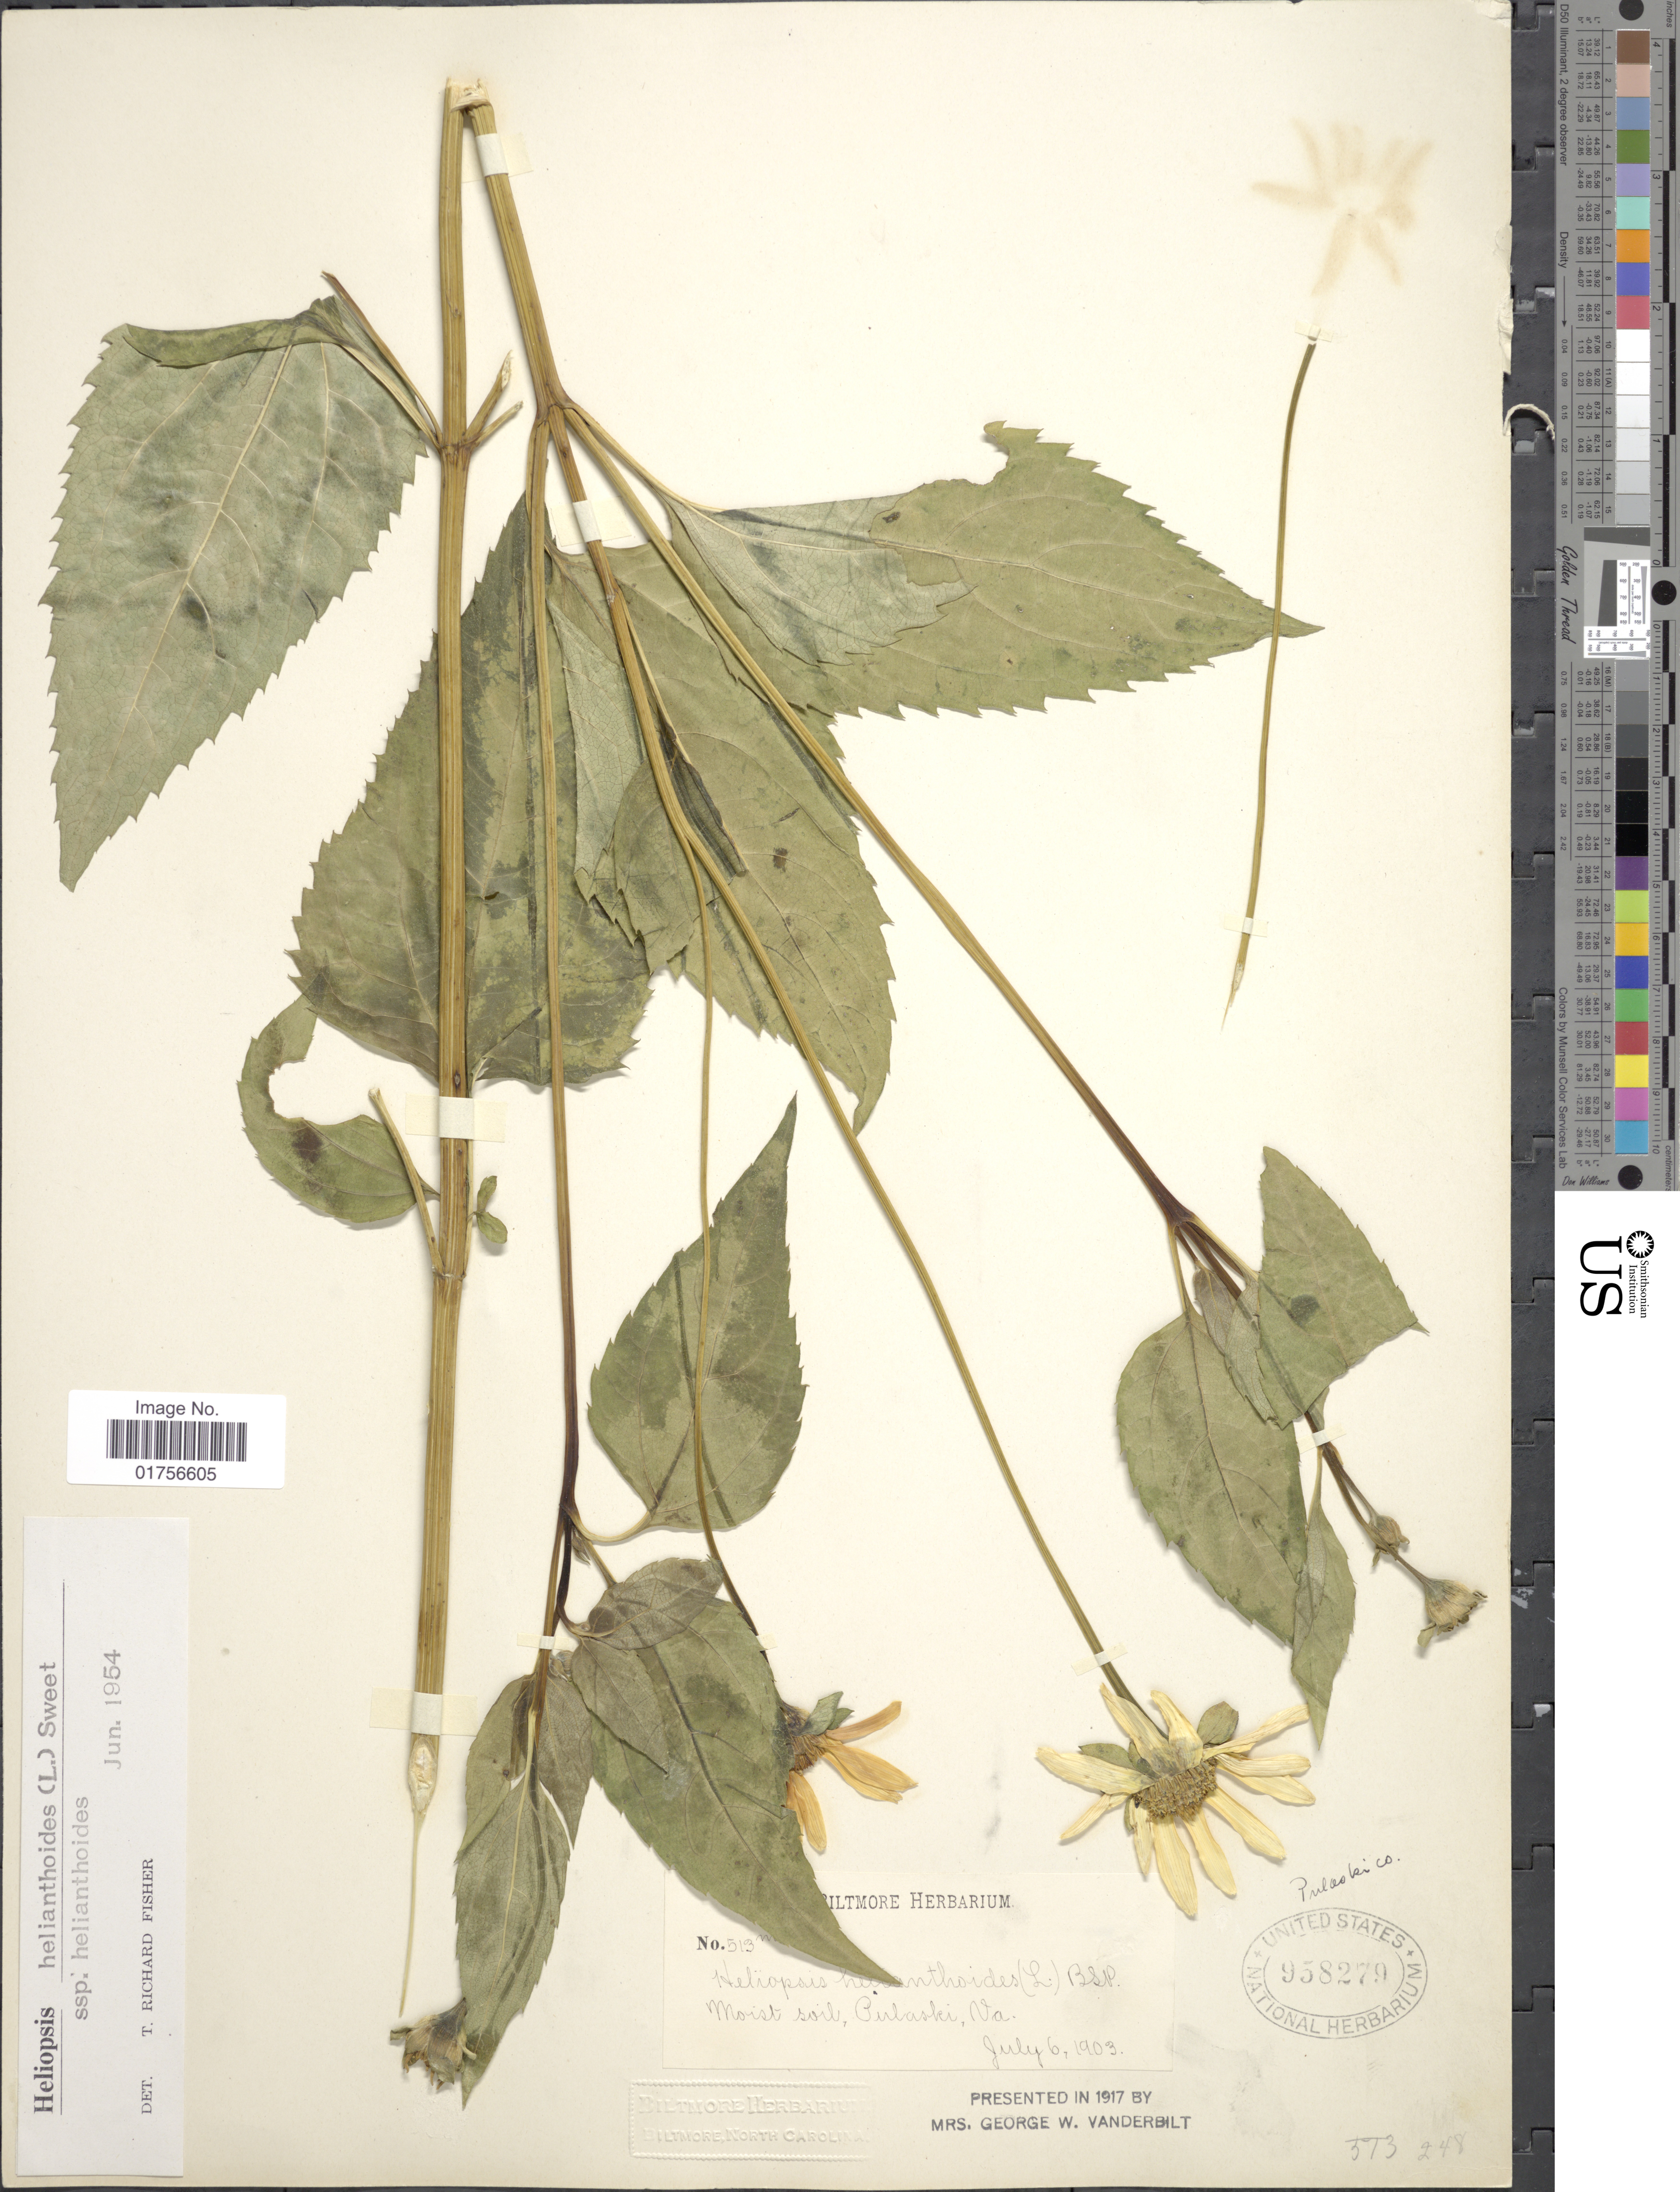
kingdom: Plantae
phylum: Tracheophyta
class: Magnoliopsida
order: Asterales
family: Asteraceae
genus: Heliopsis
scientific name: Heliopsis helianthoides subsp. helianthoides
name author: (L.) Sweet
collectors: ex herb. Biltmore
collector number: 513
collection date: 1903-07-06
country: United States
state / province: Virginia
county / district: Pulaski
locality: Moist soil, Pulaski, Va.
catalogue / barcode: US 958279